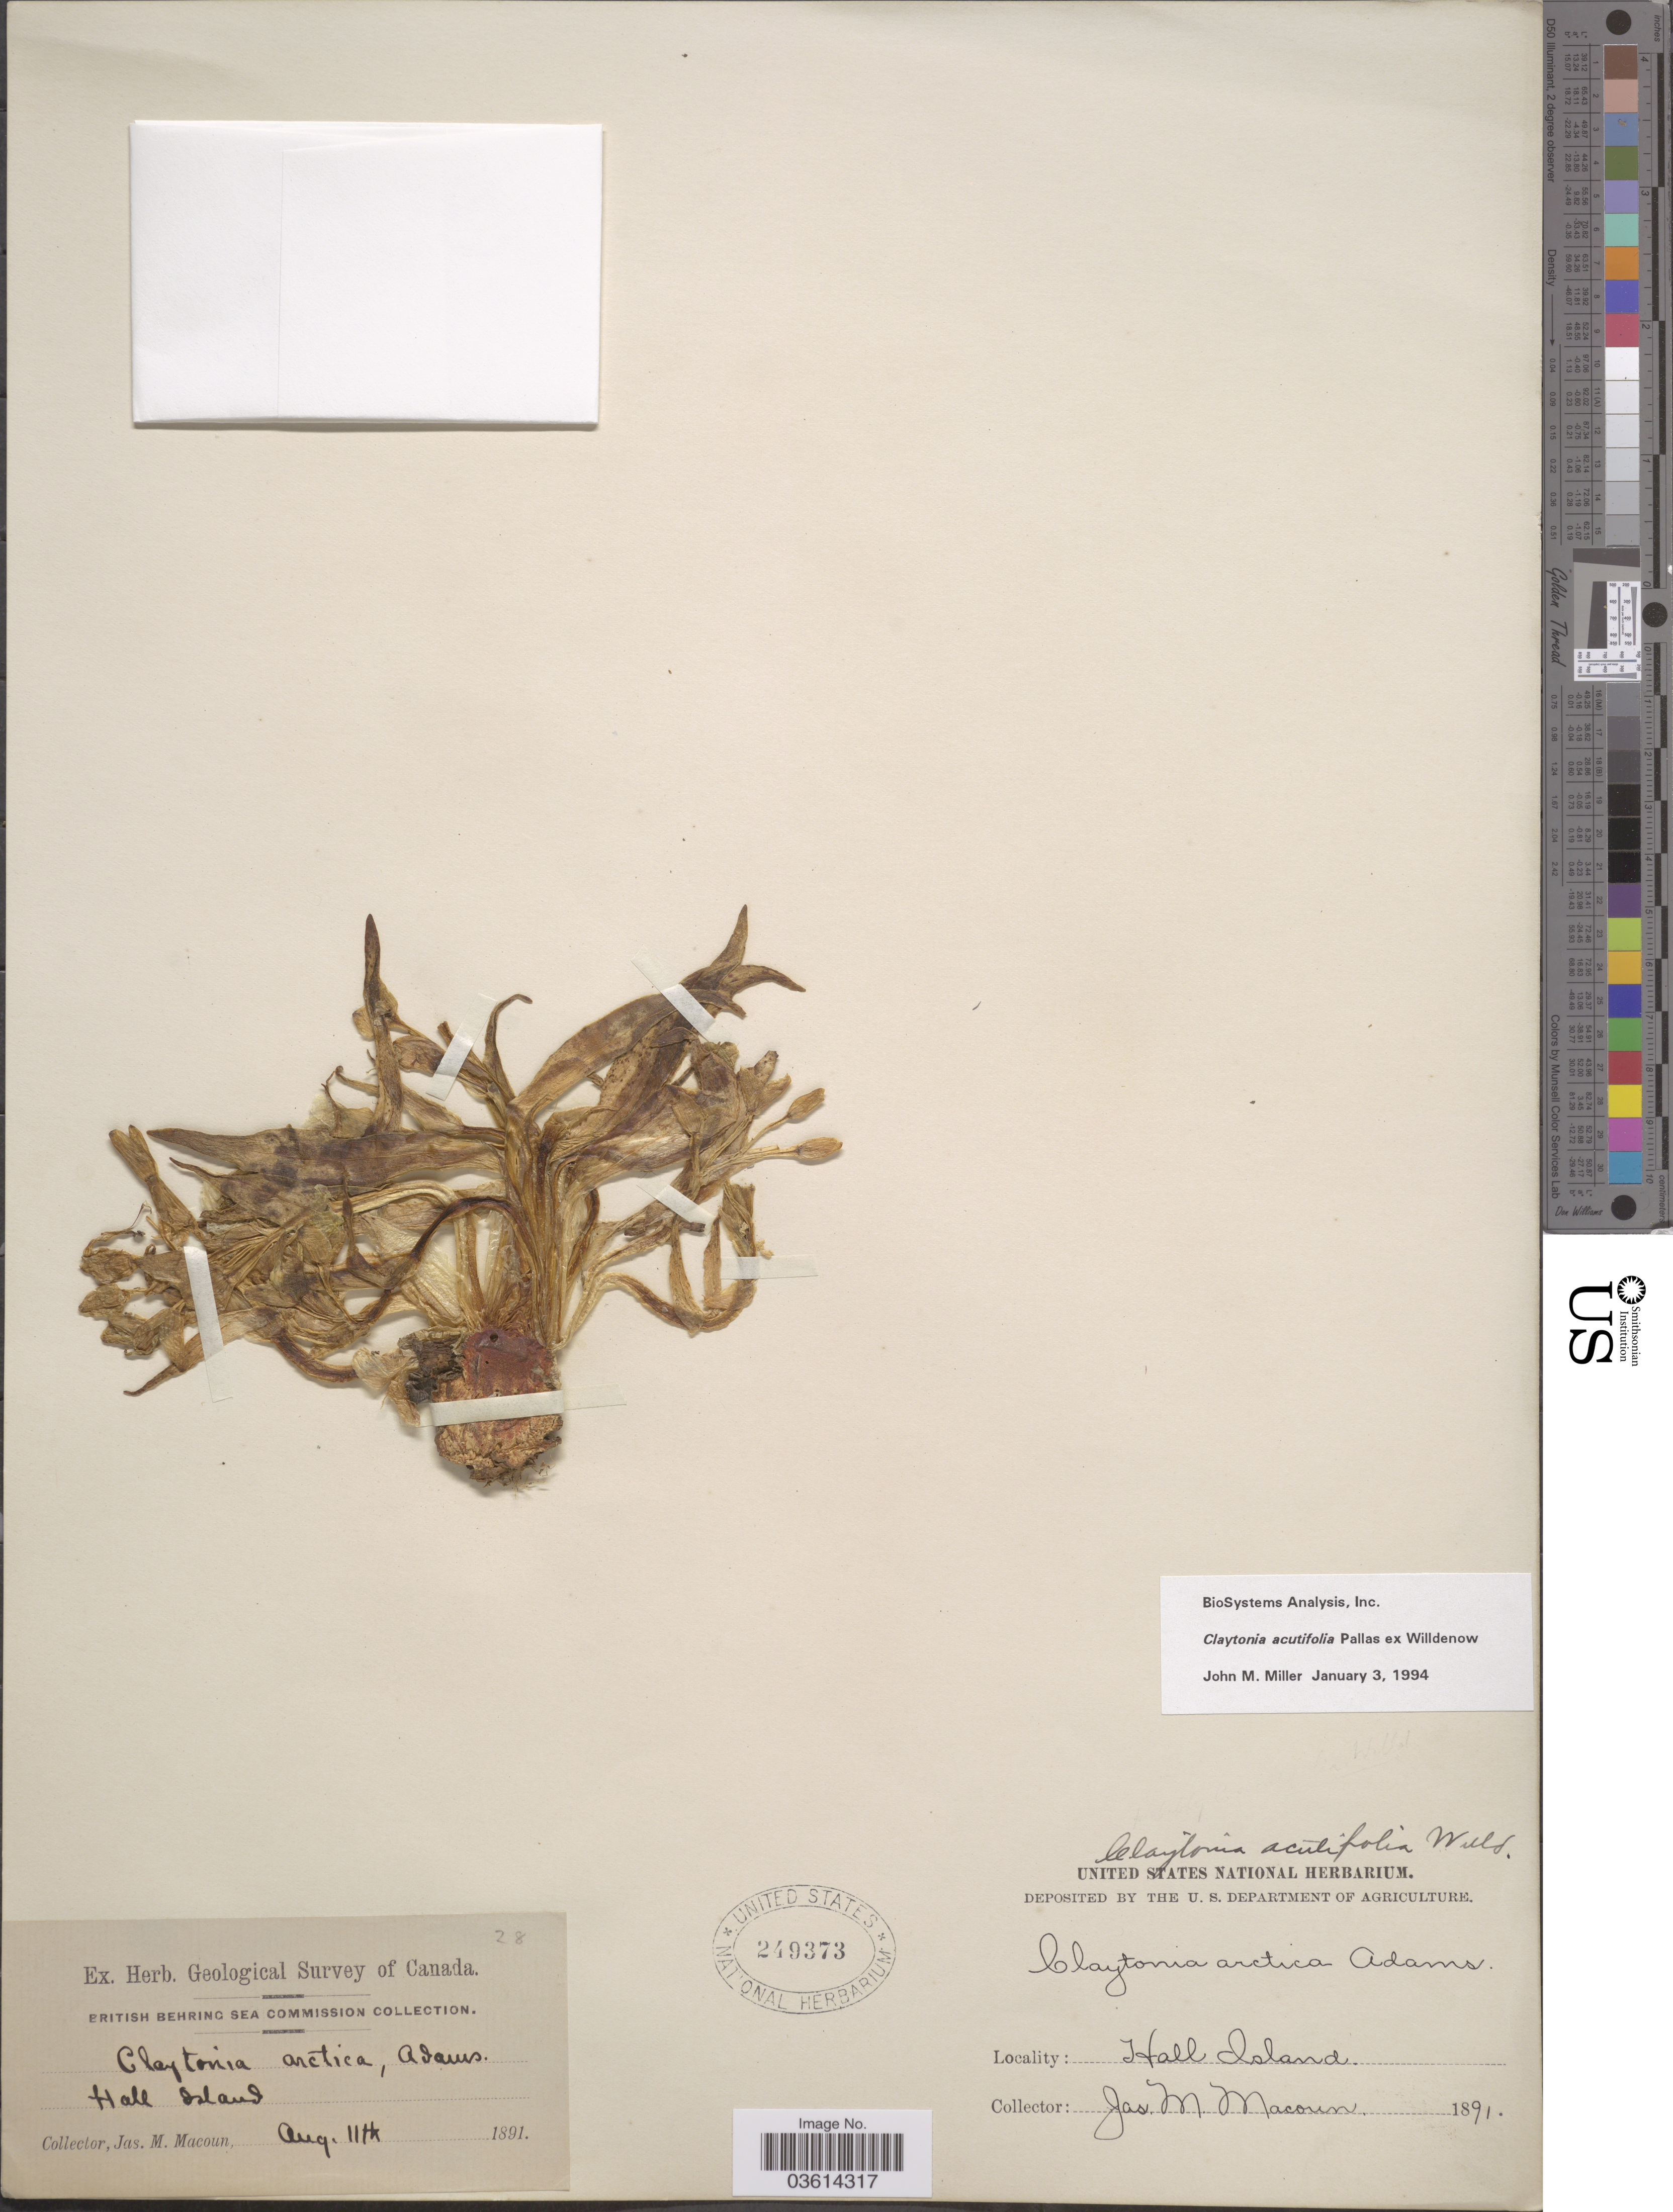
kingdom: Plantae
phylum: Tracheophyta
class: Magnoliopsida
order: Caryophyllales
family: Montiaceae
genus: Claytonia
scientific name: Claytonia acutifolia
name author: Pall. ex Willd.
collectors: J. M. Macoun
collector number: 28?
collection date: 1891-08-11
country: United States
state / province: Alaska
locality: Hall Island.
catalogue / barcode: US 249373